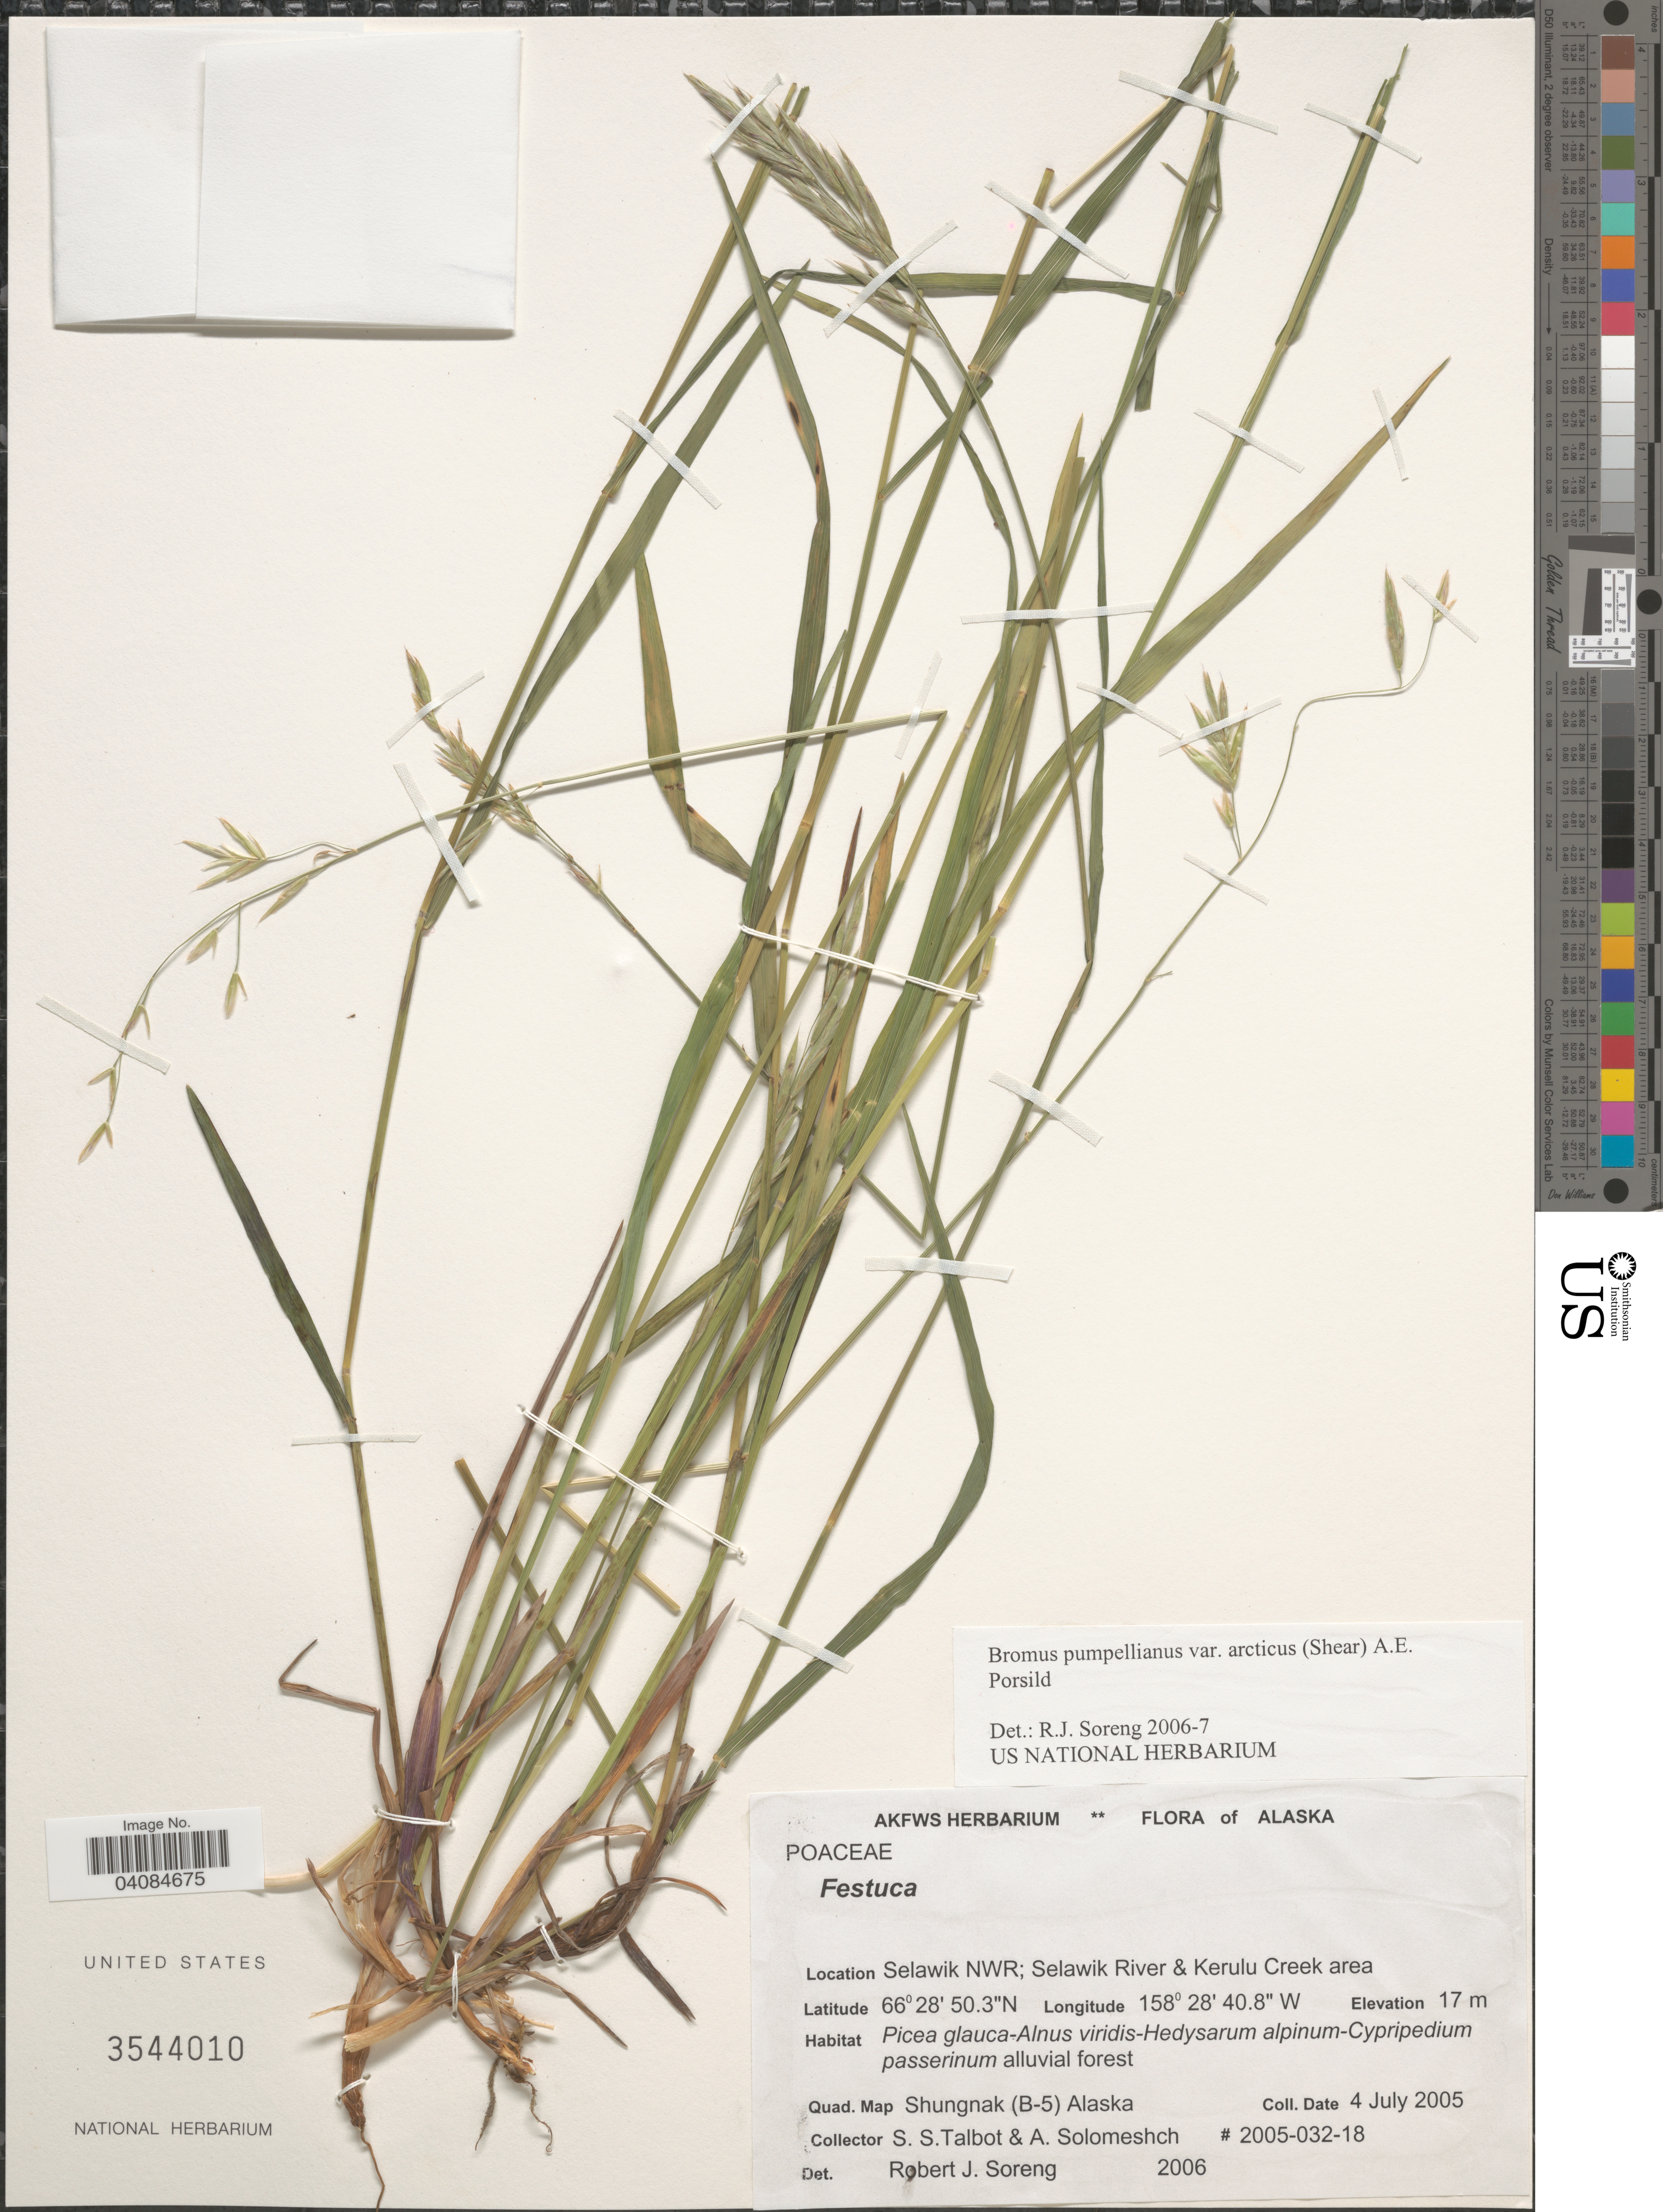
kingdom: Plantae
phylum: Tracheophyta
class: Liliopsida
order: Poales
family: Poaceae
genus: Bromus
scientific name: Bromus pumpellianus var. arcticus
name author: (Shear ex Scribn. & Merr.) A.E. Porsild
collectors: S. S. Talbot & A. Solomeshch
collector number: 2005-032-18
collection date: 2005-07-04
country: United States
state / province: Alaska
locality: Selawik NWR; Selawik River & Kerulu Creek area. Quad. Map Shungnak (B-5).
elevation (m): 17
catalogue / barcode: US 3544010